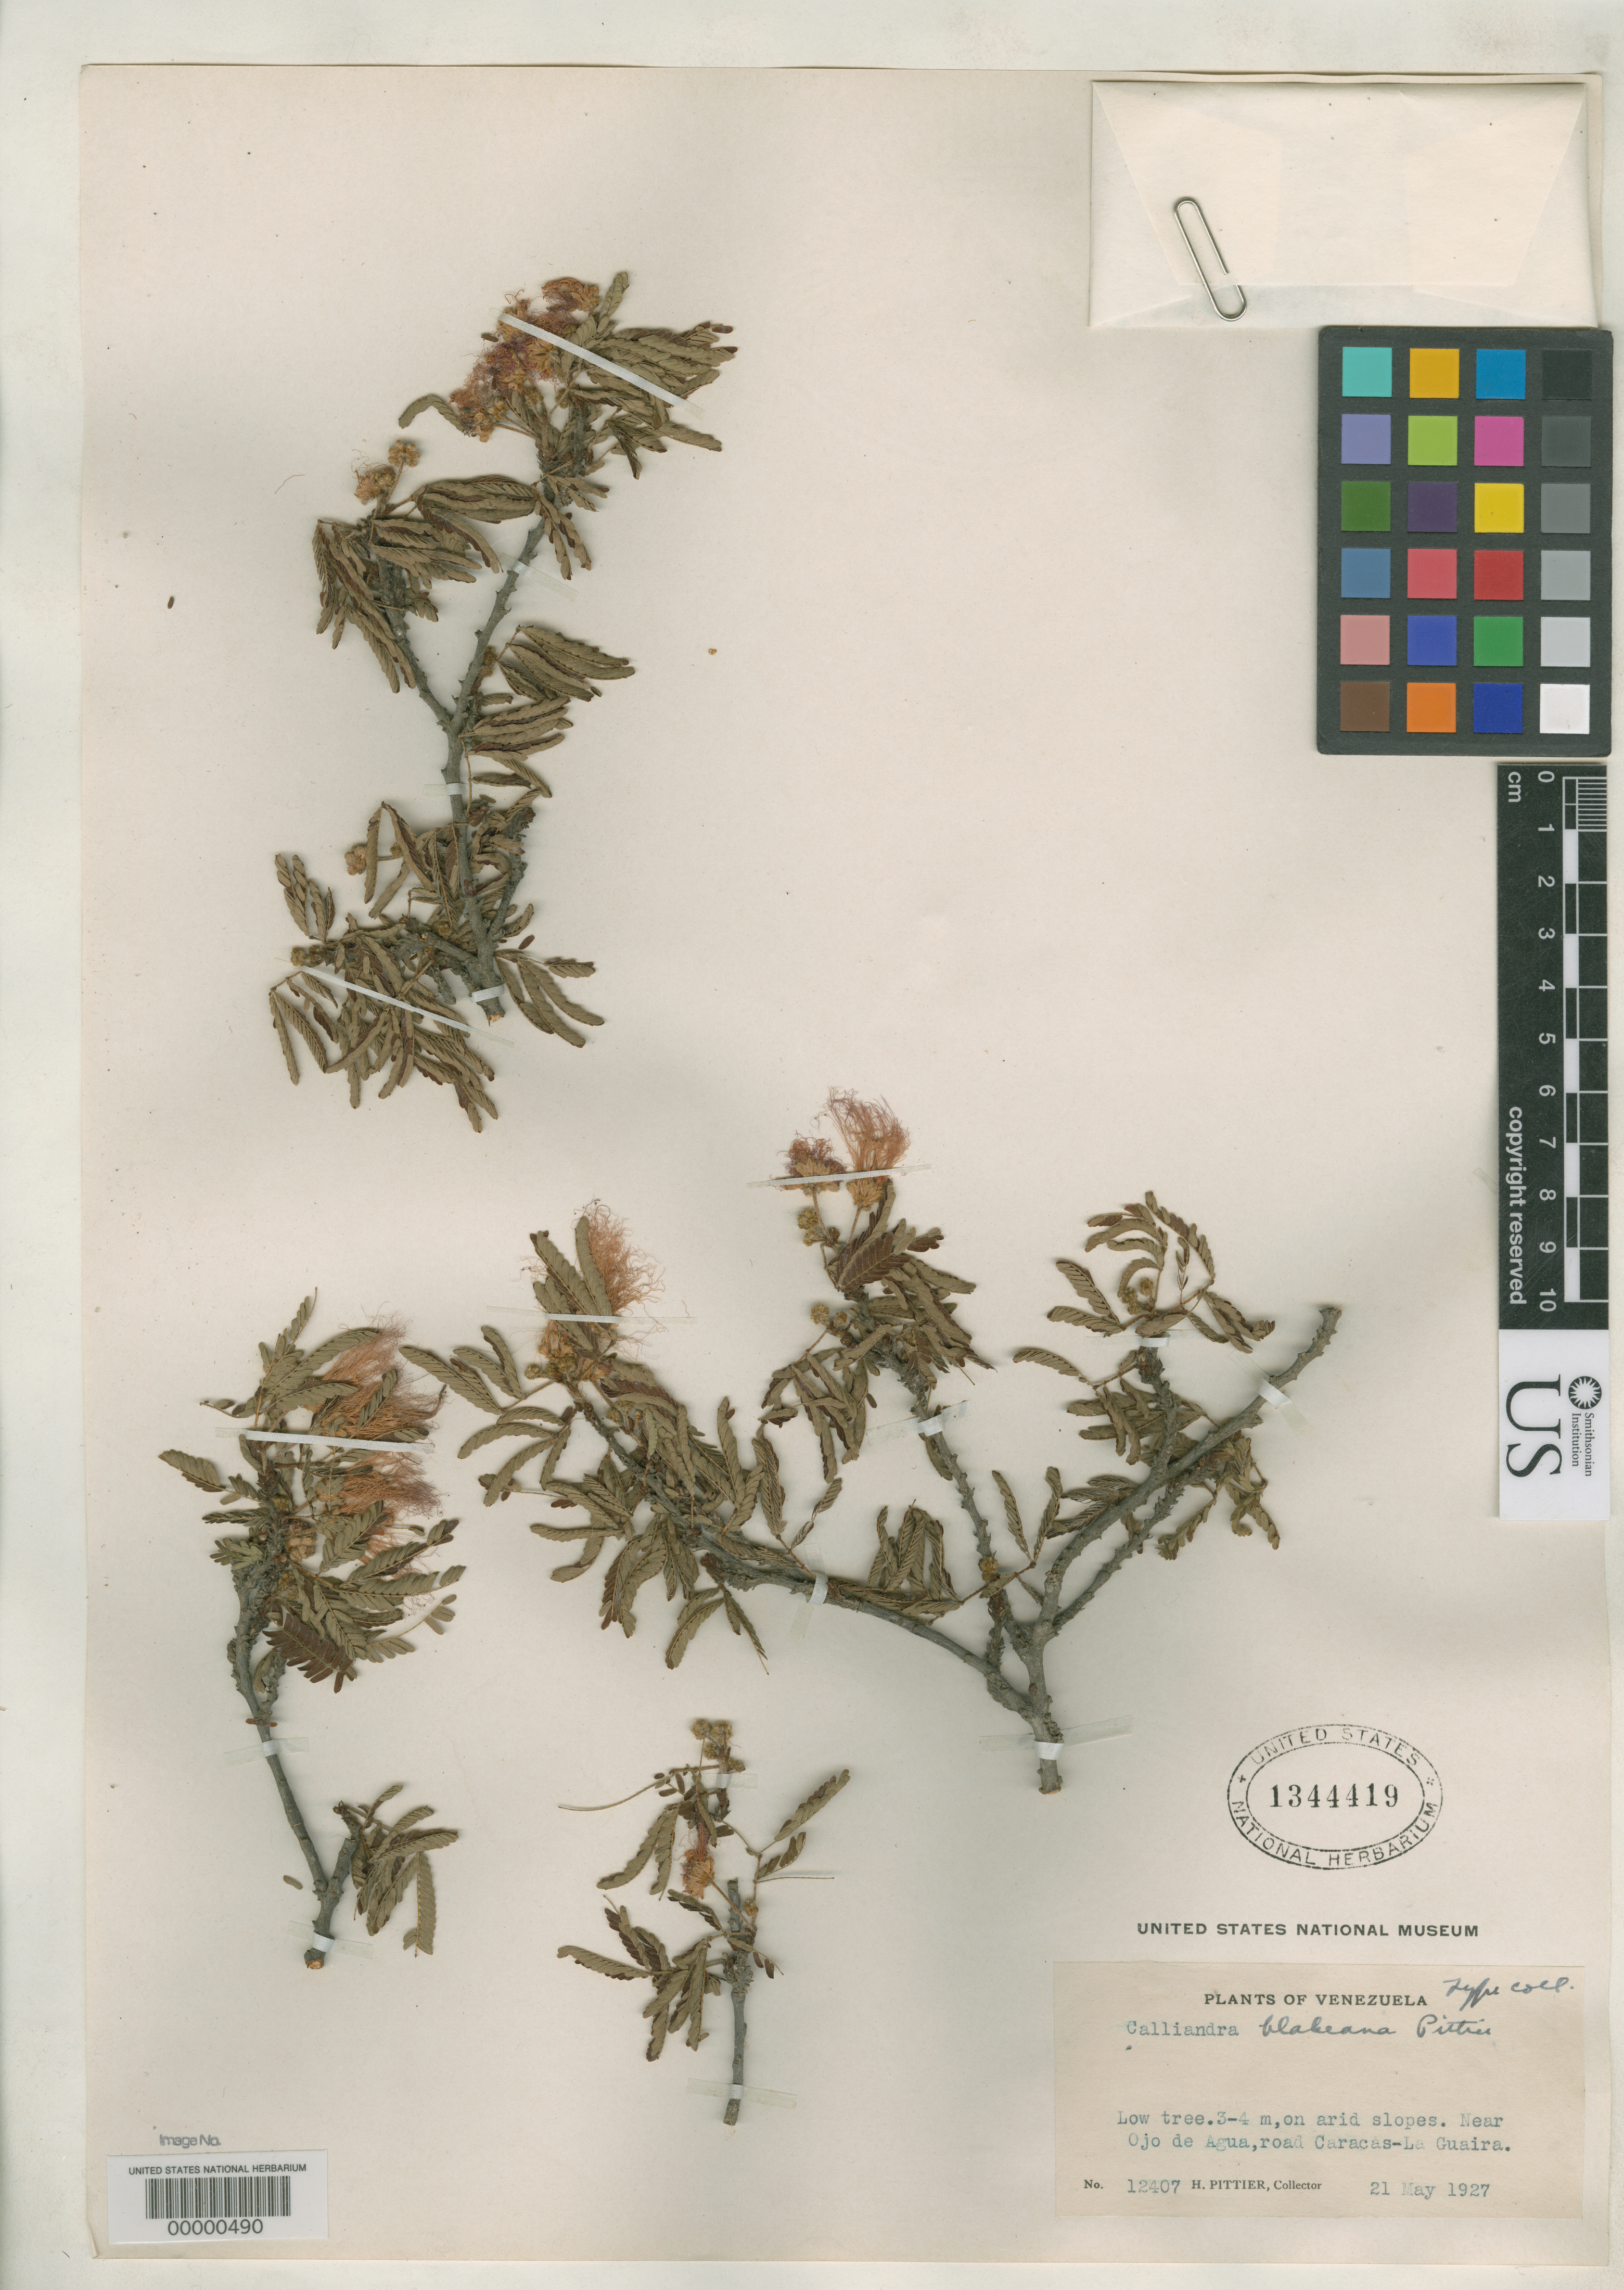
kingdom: Plantae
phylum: Tracheophyta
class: Magnoliopsida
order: Fabales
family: Fabaceae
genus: Calliandra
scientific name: Calliandra blakeana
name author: Pittier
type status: Isotype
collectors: H. F. Pittier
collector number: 12407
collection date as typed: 21 May 1927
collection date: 1927-05-21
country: Venezuela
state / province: Distrito Federal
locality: Near Ojo de Agua, road Caracas - La Guaira.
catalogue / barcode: US 1344419